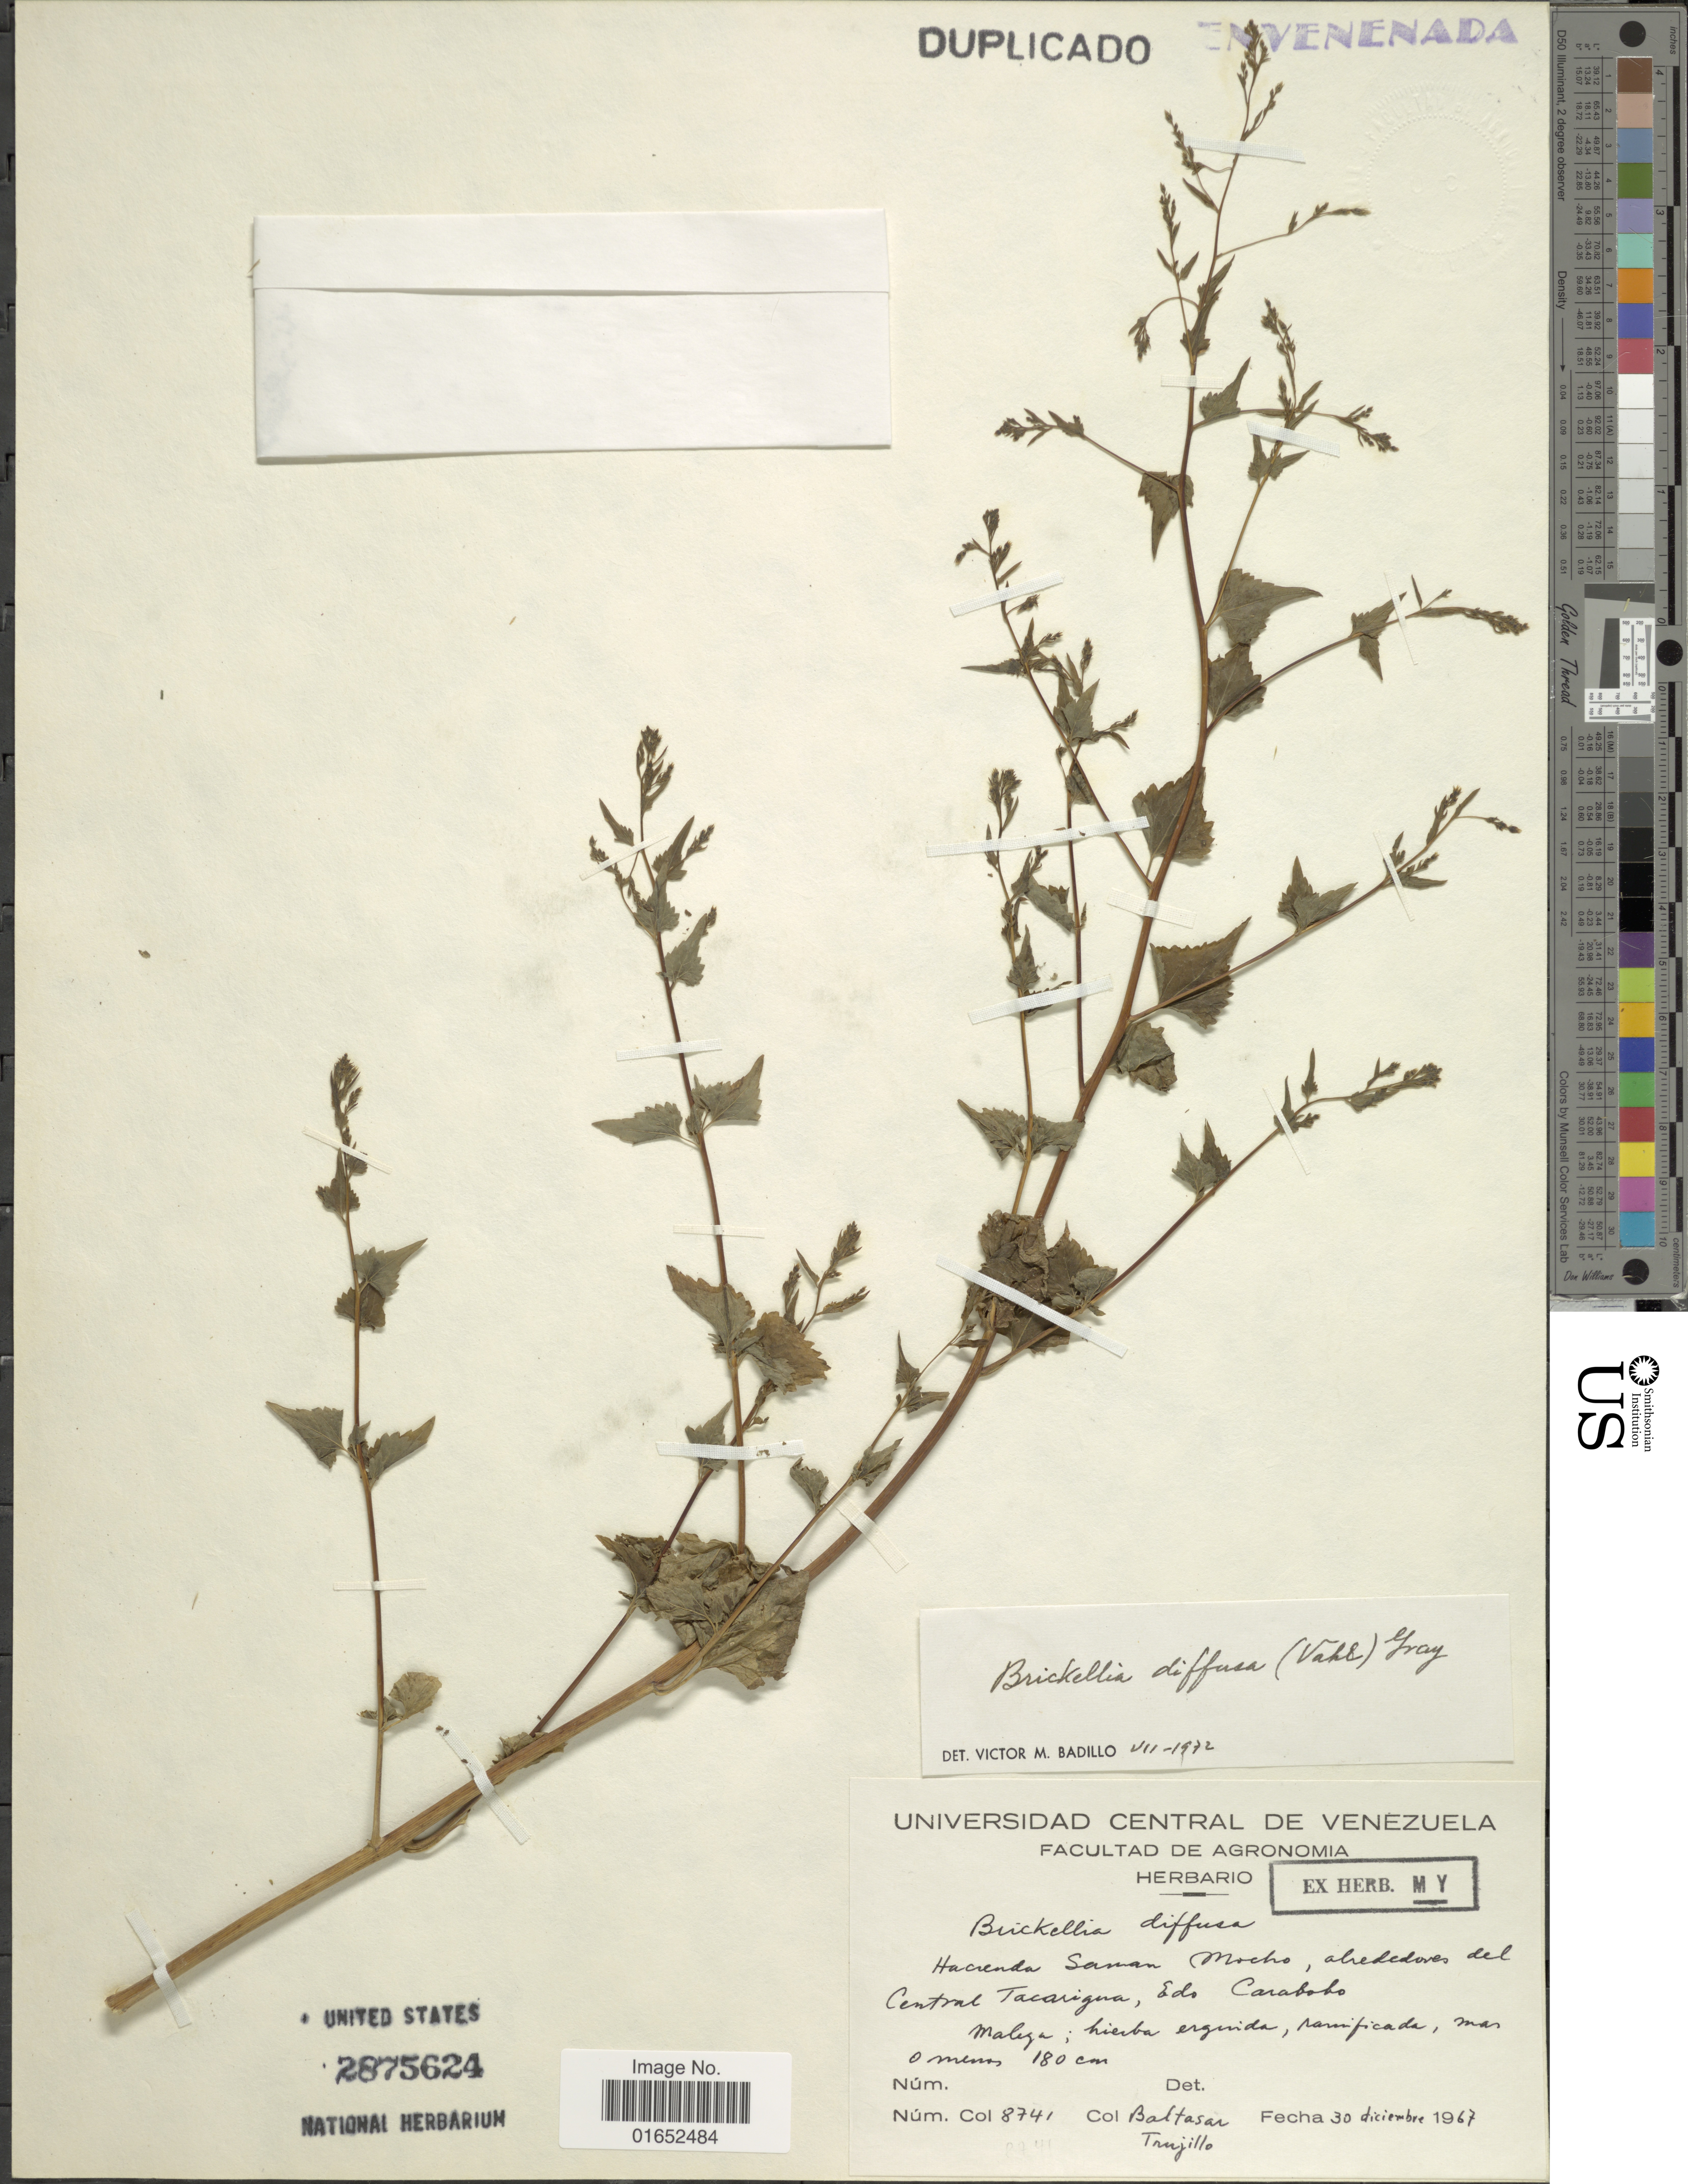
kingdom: Plantae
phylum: Tracheophyta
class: Magnoliopsida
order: Asterales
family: Asteraceae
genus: Brickellia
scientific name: Brickellia diffusa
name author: (Vahl) A. Gray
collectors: -. Baltasar & -. Trujillo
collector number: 8741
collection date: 1967-12-30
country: Venezuela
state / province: Carabobo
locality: Hacienda Sanam Mocho, alrededores del Central Tacarigua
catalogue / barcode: US 2875624